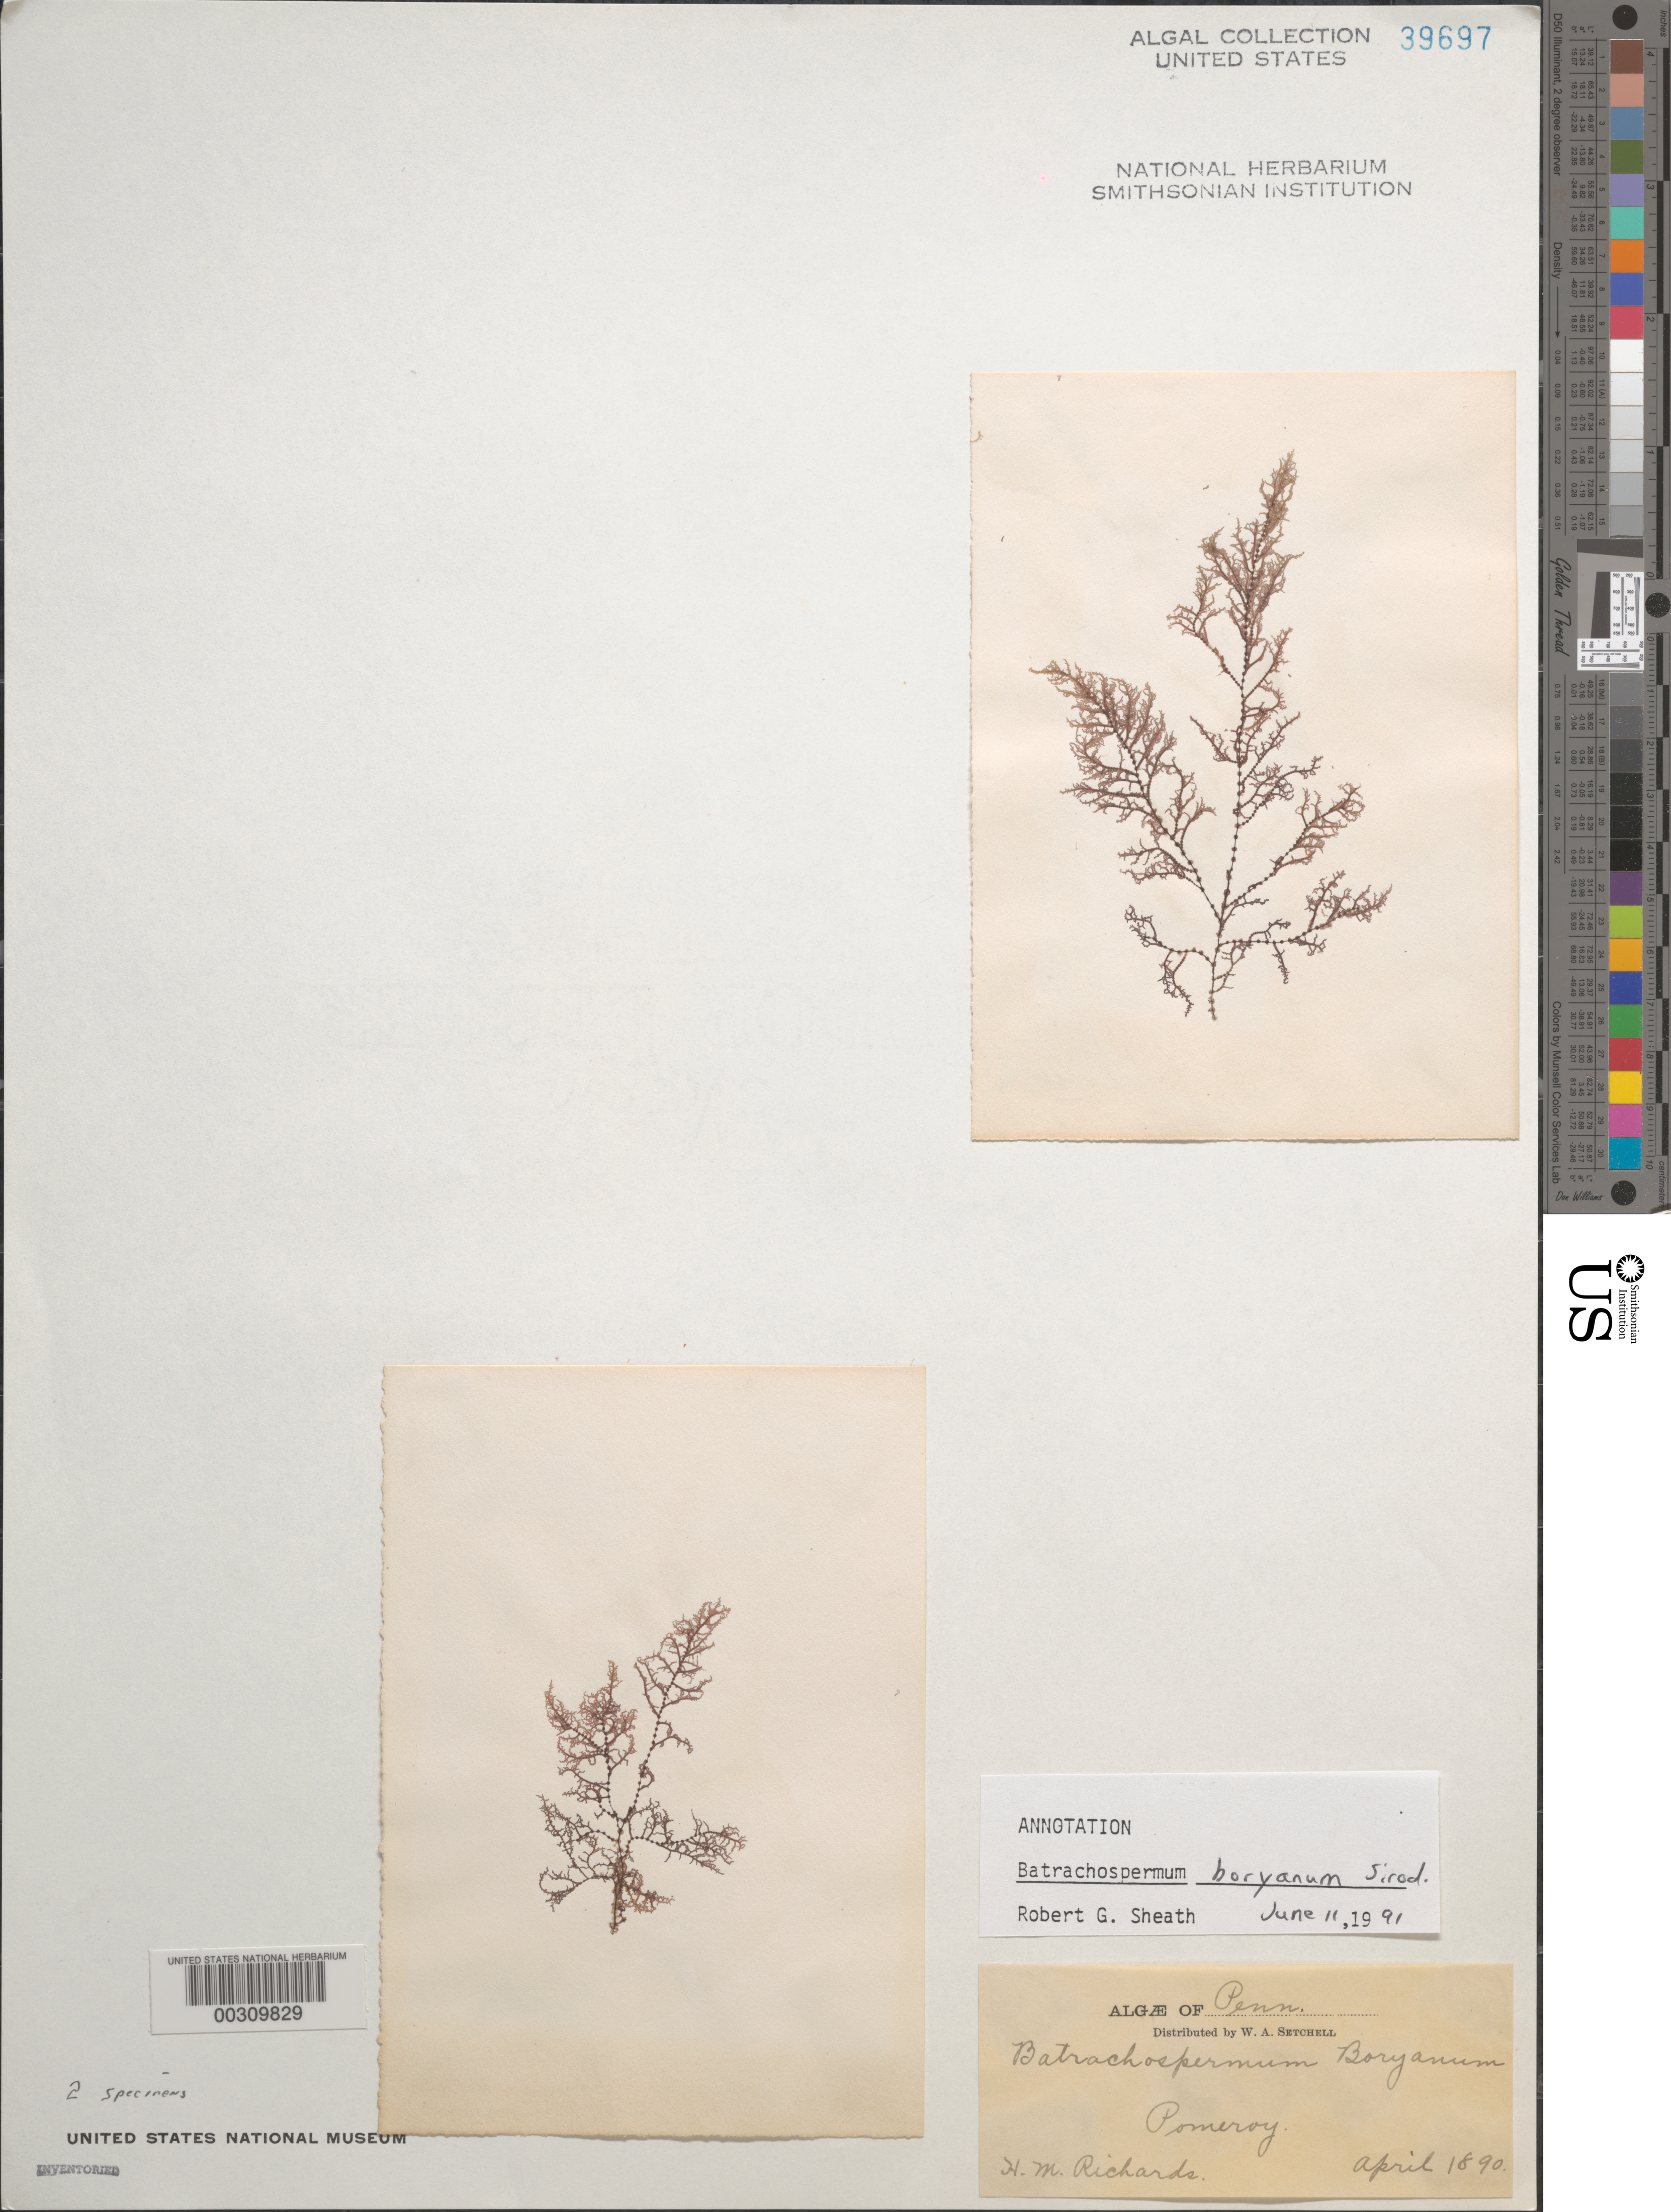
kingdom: Plantae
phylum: Rhodophyta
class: Florideophyceae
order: Batrachospermales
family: Batrachospermaceae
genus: Sheathia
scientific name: Sheathia boryana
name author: (Sirodot) Salomaki & M.L. Vis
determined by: Algae name updating Project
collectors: H. Richards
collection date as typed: Apr 1890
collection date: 1890-04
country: United States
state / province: Pennsylvania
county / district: Chester County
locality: Pomeroy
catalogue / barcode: US 39697